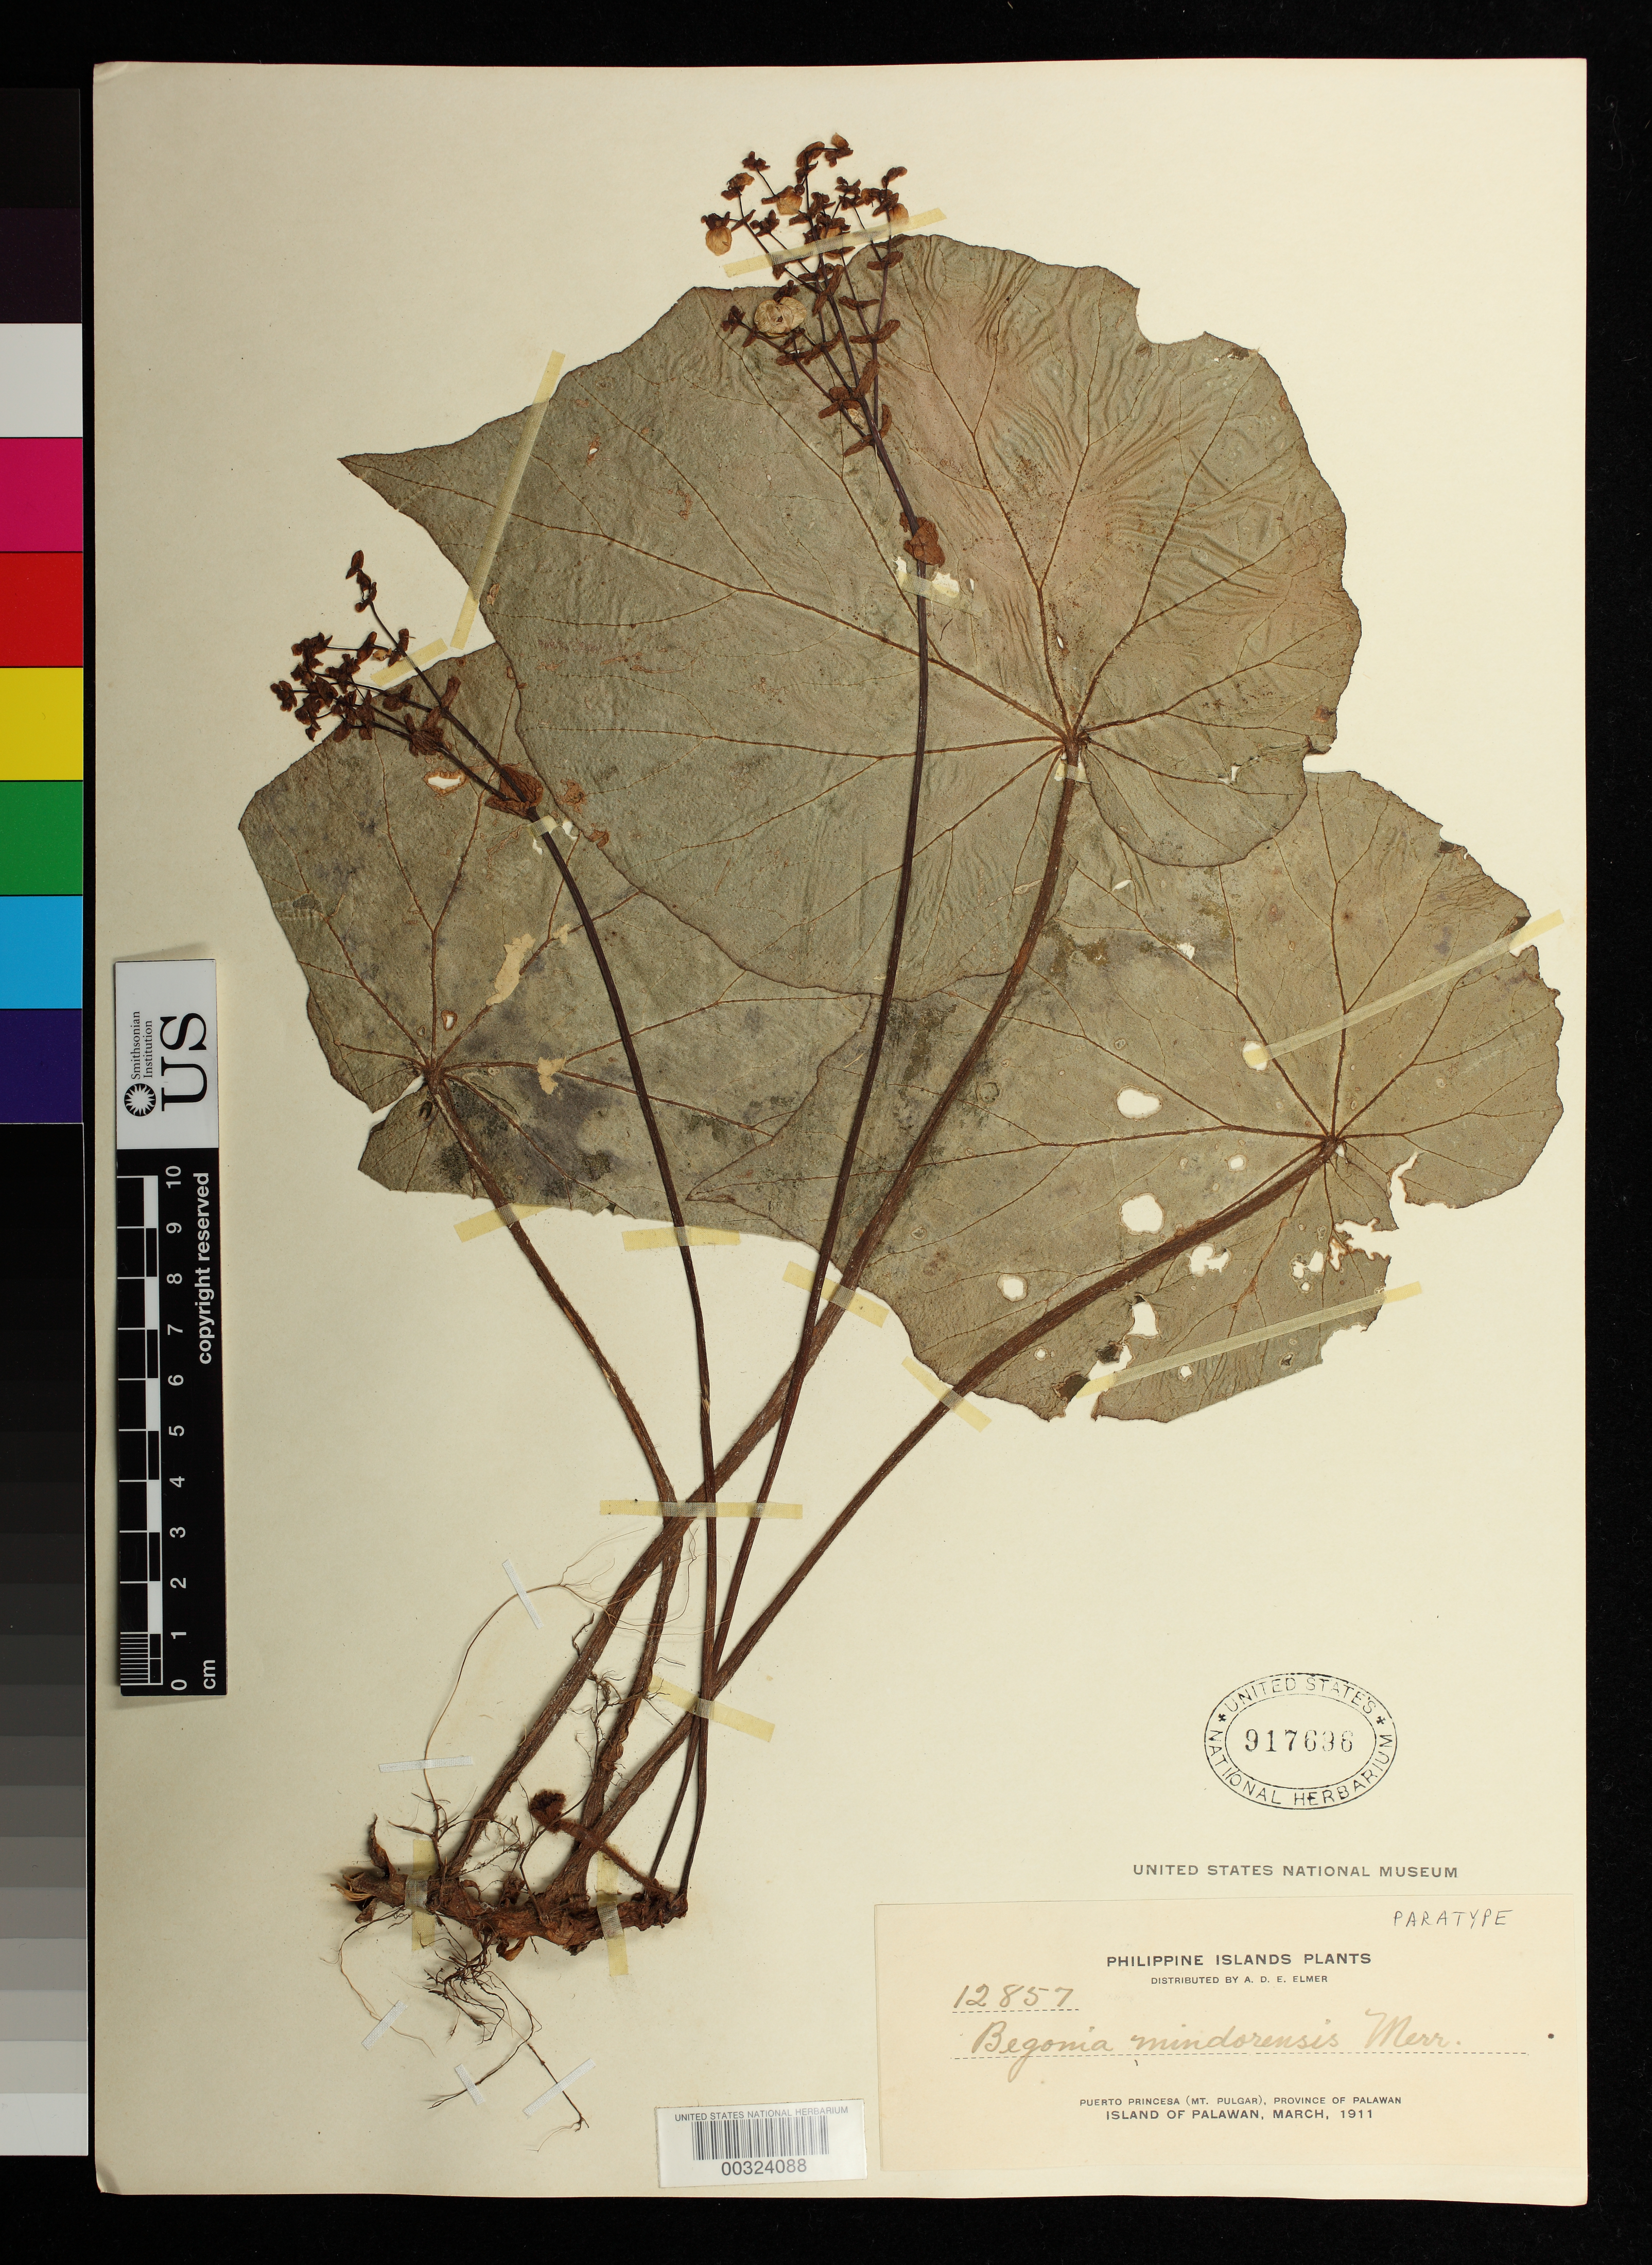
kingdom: Plantae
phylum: Tracheophyta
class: Magnoliopsida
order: Cucurbitales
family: Begoniaceae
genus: Begonia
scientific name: Begonia mindorensis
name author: Merr.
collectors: A. D. E. Elmer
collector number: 12857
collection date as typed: Mar 1911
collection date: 1911-03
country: Philippines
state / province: Mimaropa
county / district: Palawan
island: Palawan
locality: Puerto Princesa (Mt. Pulgar).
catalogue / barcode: US 917696